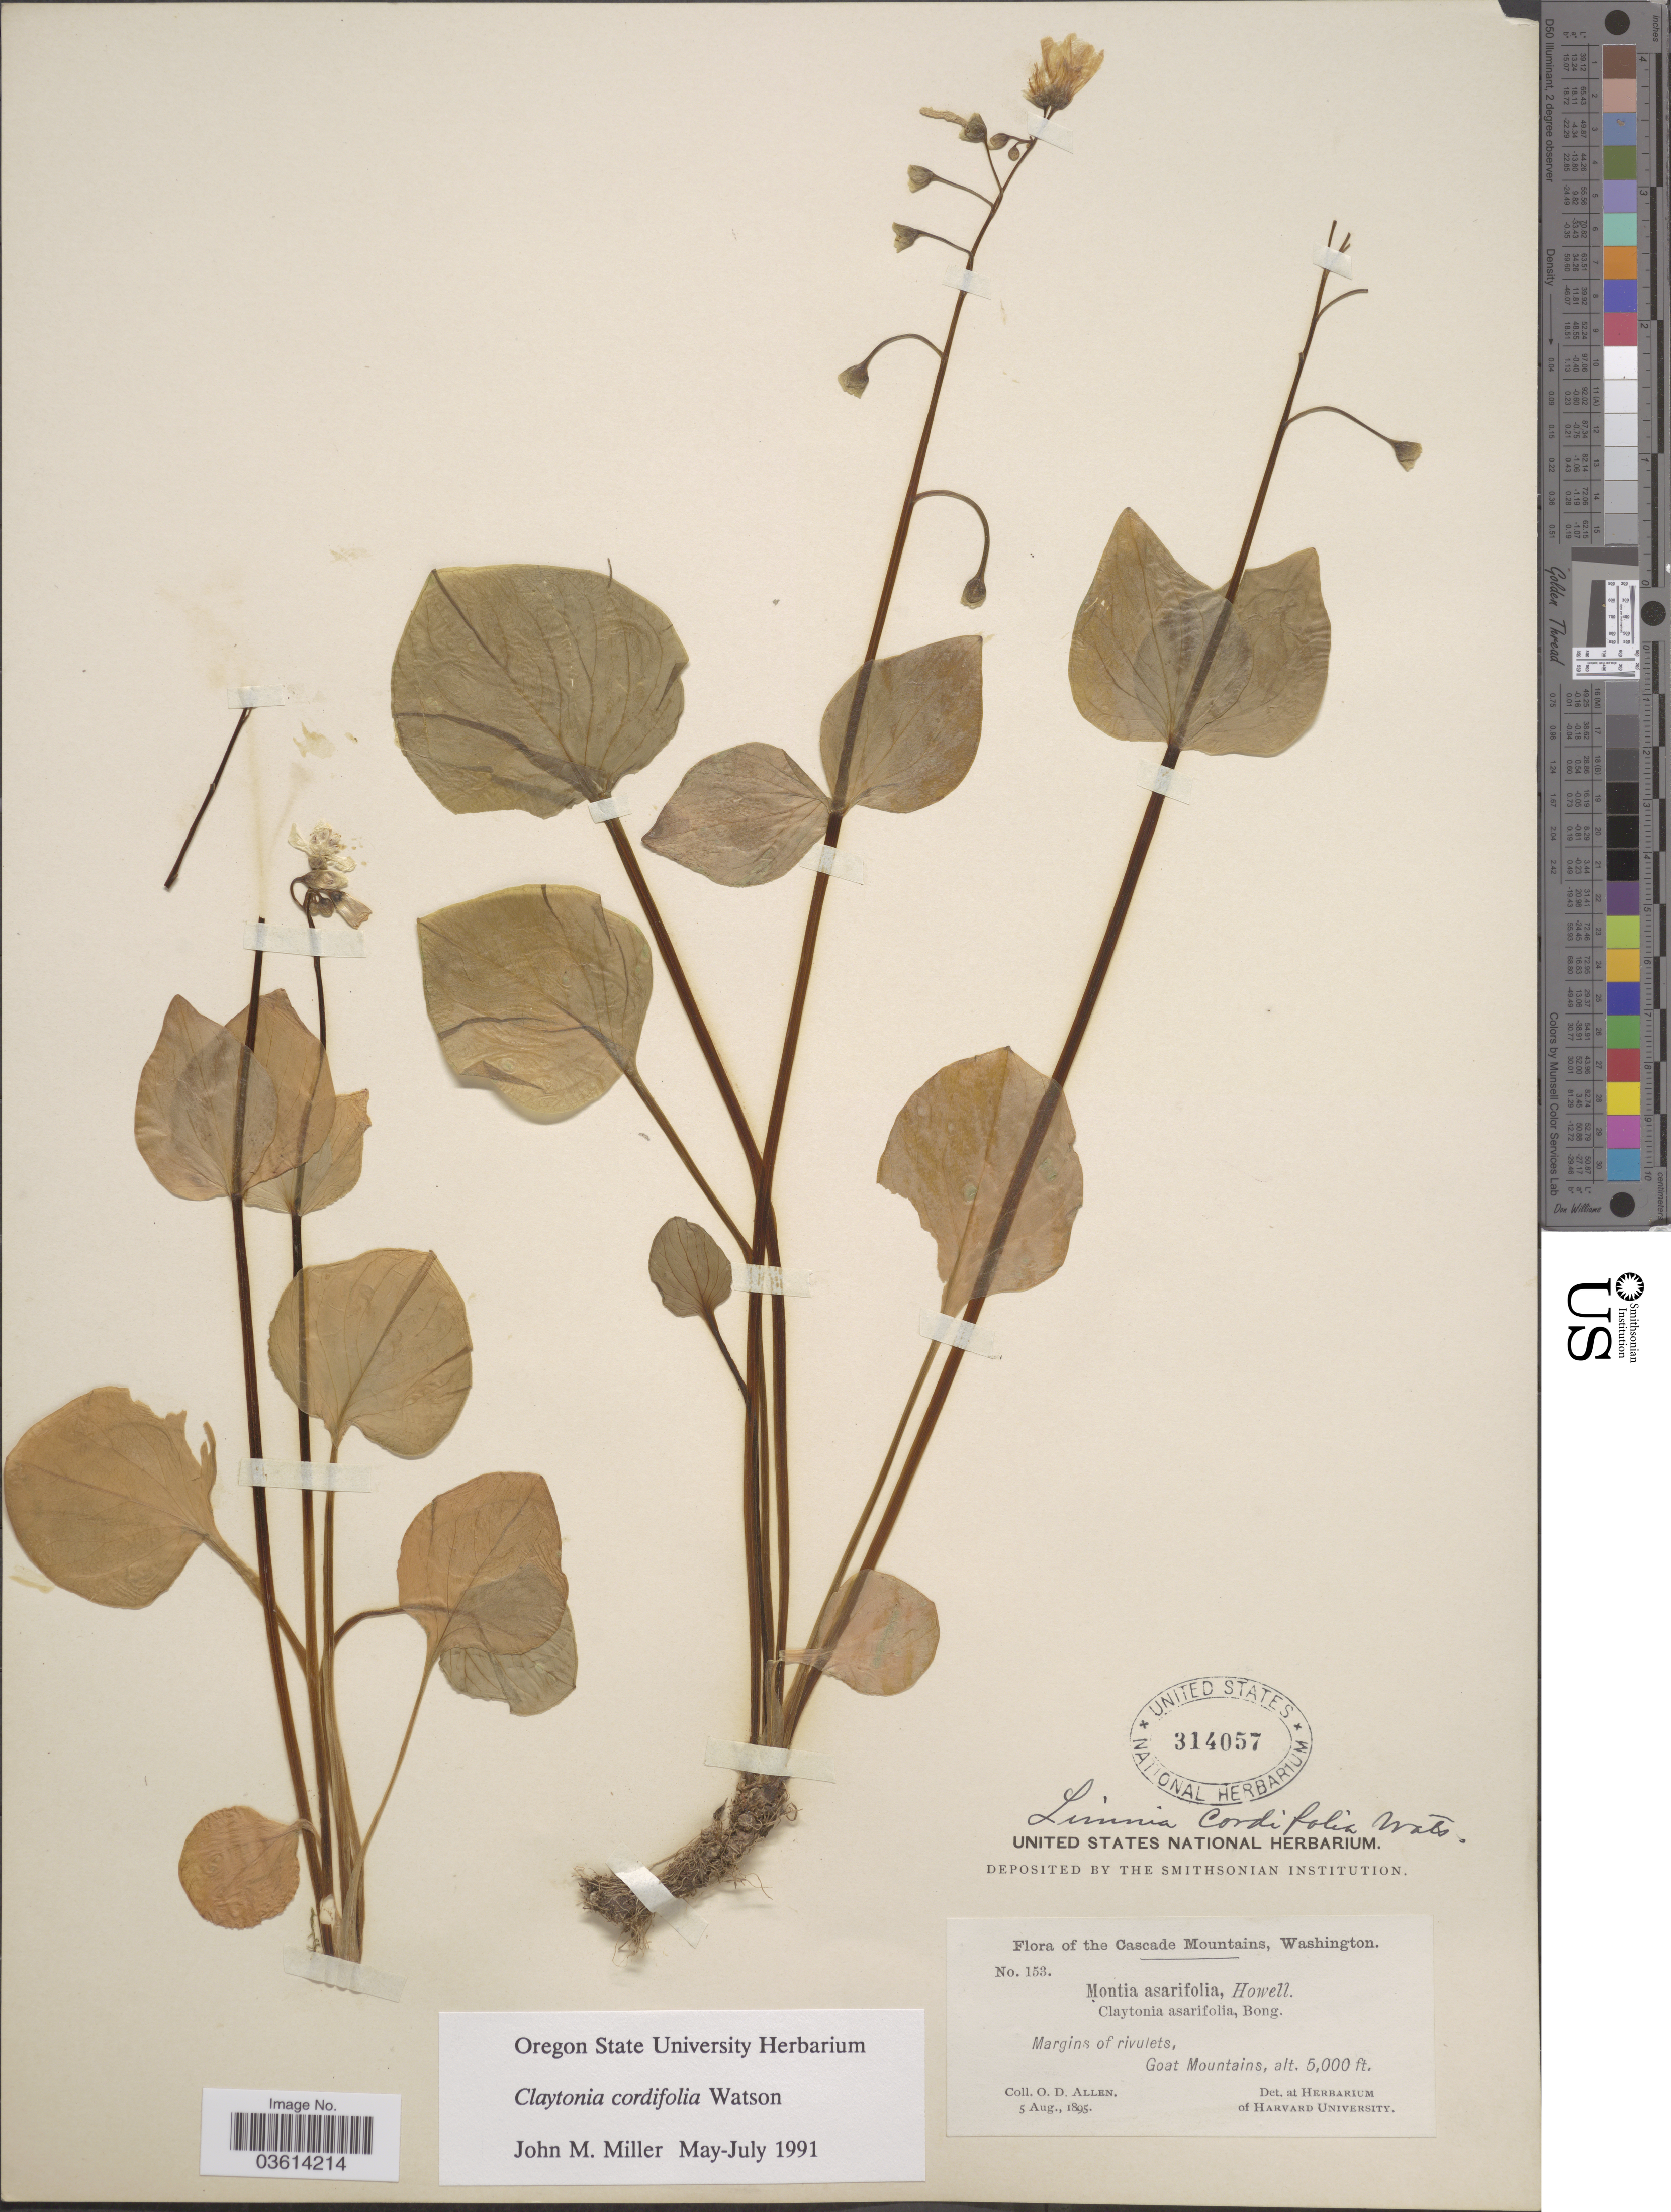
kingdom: Plantae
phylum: Tracheophyta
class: Magnoliopsida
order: Caryophyllales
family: Montiaceae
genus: Claytonia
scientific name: Claytonia cordifolia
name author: S. Watson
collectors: O. D. Allen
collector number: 153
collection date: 1895-08-05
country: United States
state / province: Washington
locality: The Cascade Mountains. Goat Mountains.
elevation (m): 1524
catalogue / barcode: US 314057